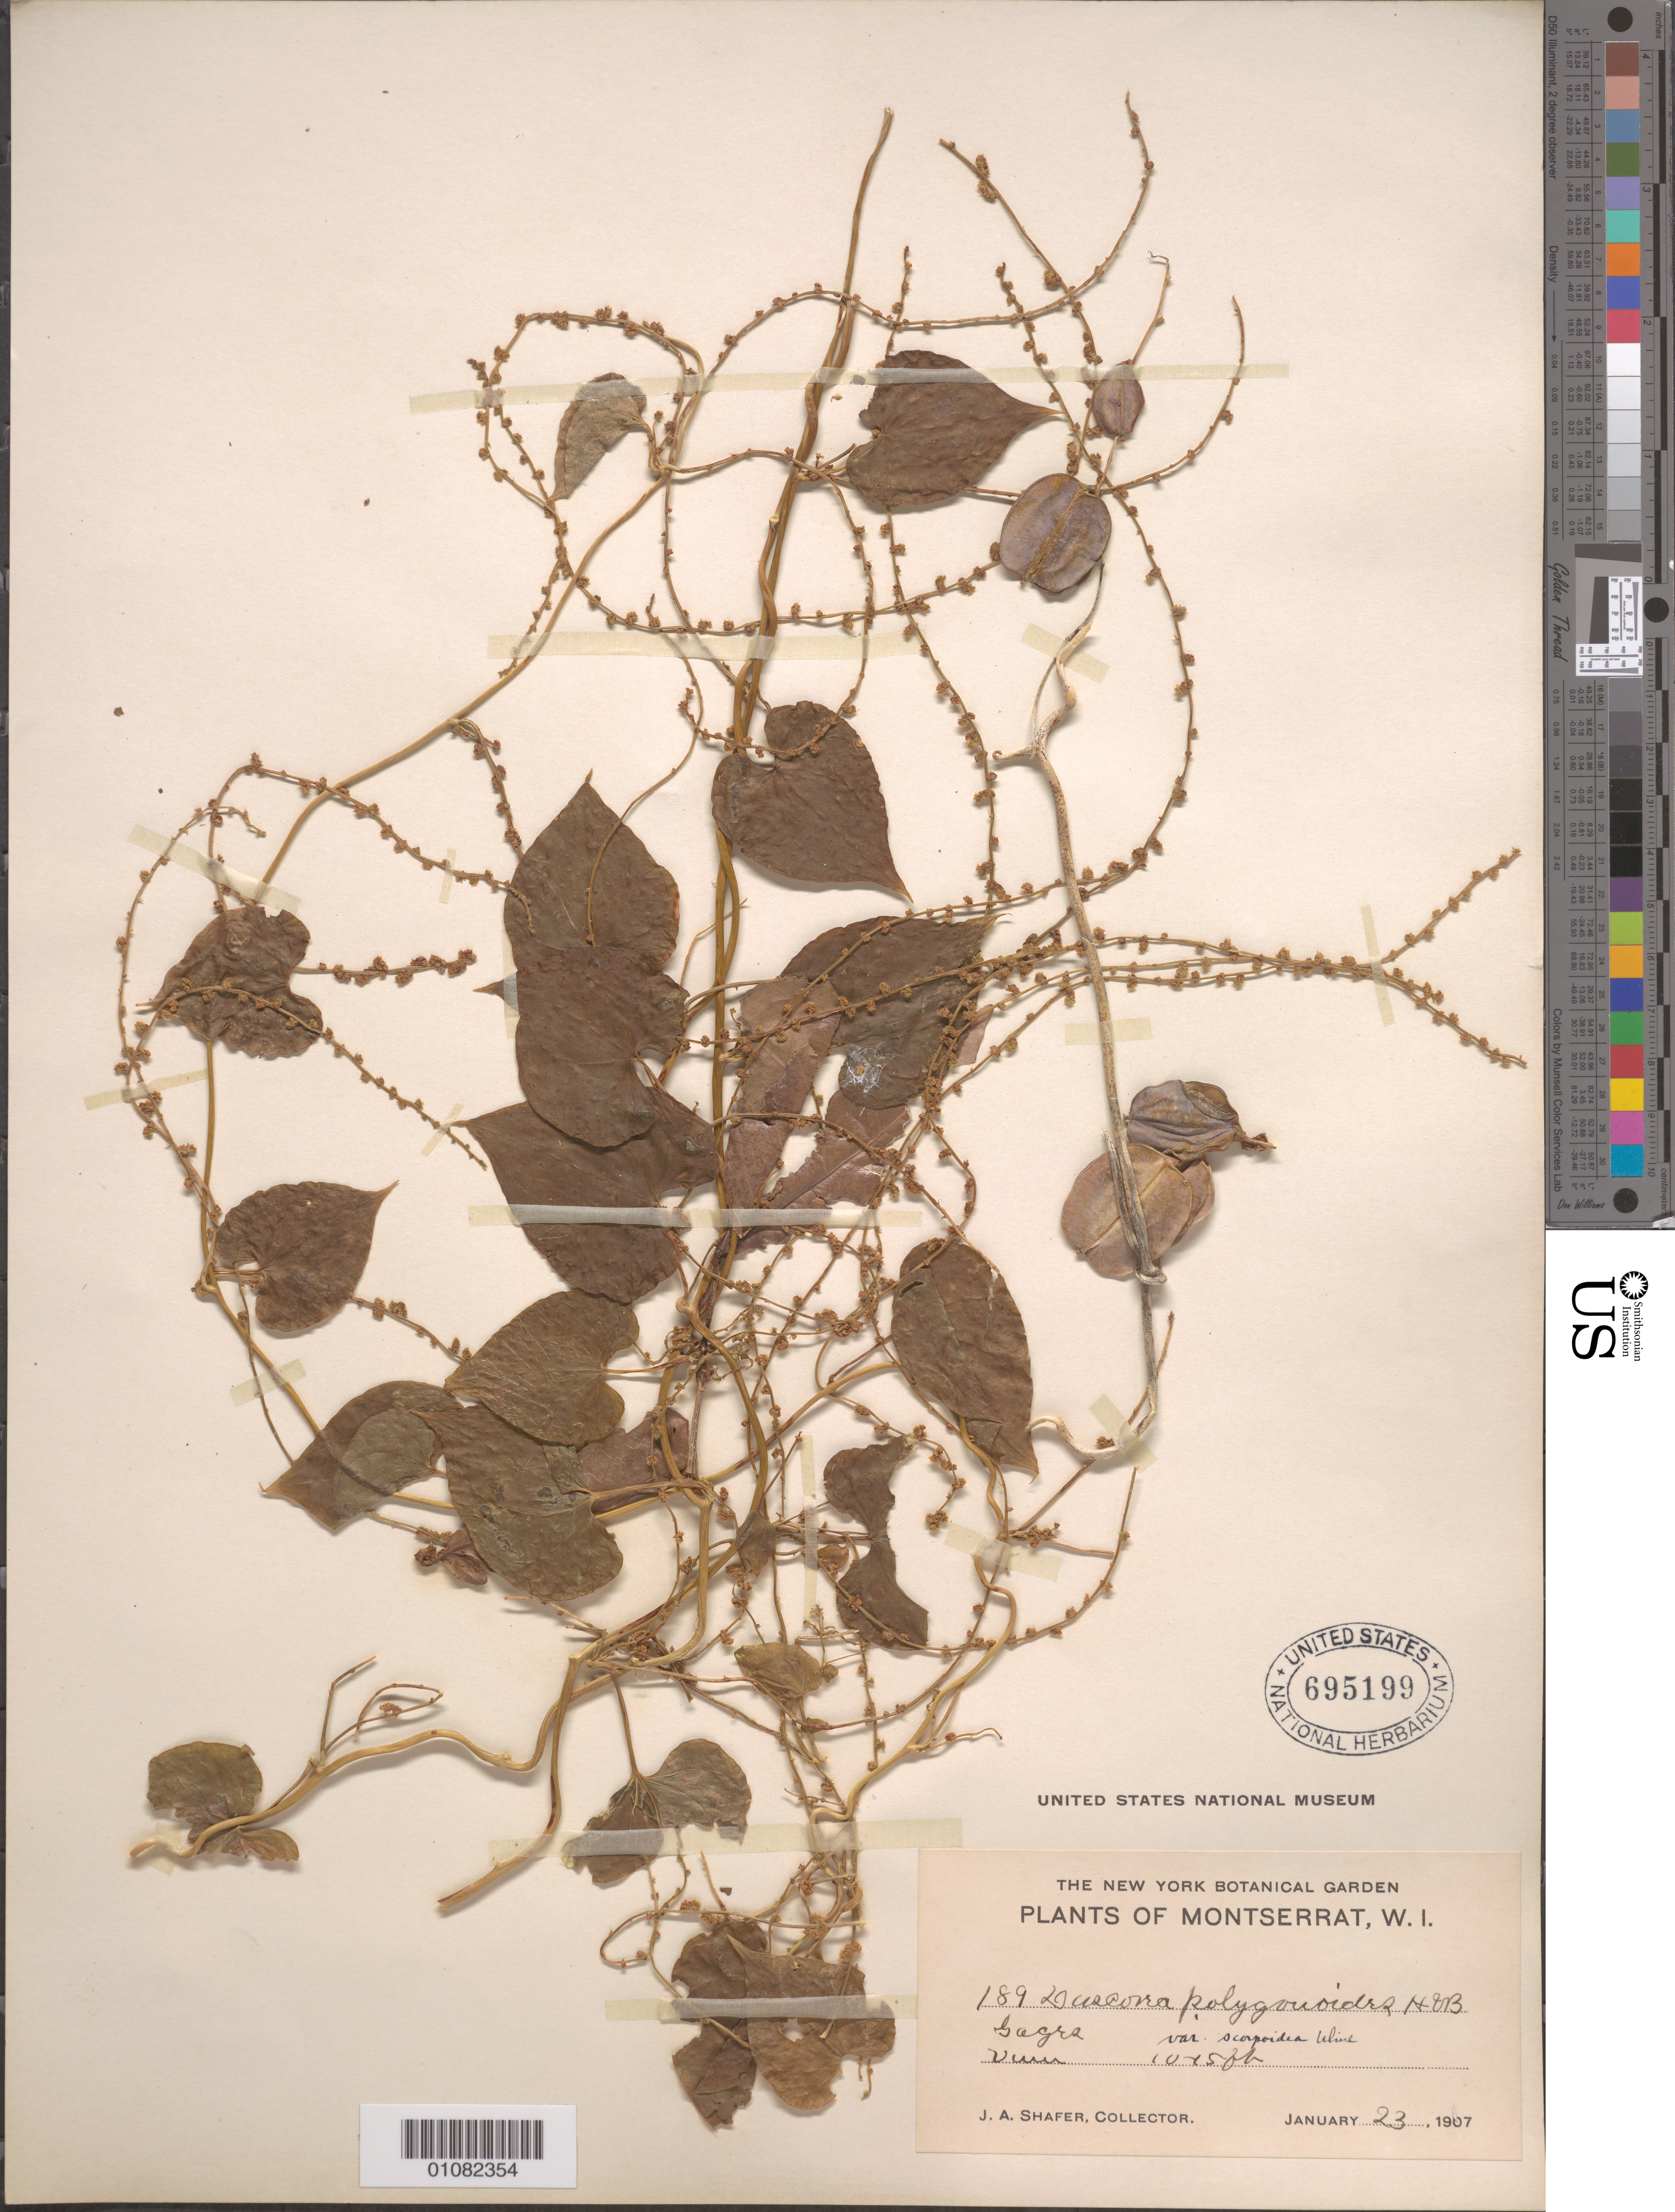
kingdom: Plantae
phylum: Tracheophyta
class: Liliopsida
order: Dioscoreales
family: Dioscoreaceae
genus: Dioscorea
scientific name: Dioscorea polygonoides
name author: Humb. & Bonpl. ex Willd.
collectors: J. A. Shafer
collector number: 189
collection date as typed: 23 Jan 1907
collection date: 1907-01-23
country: Montserrat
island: Montserrat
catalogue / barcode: US 695199